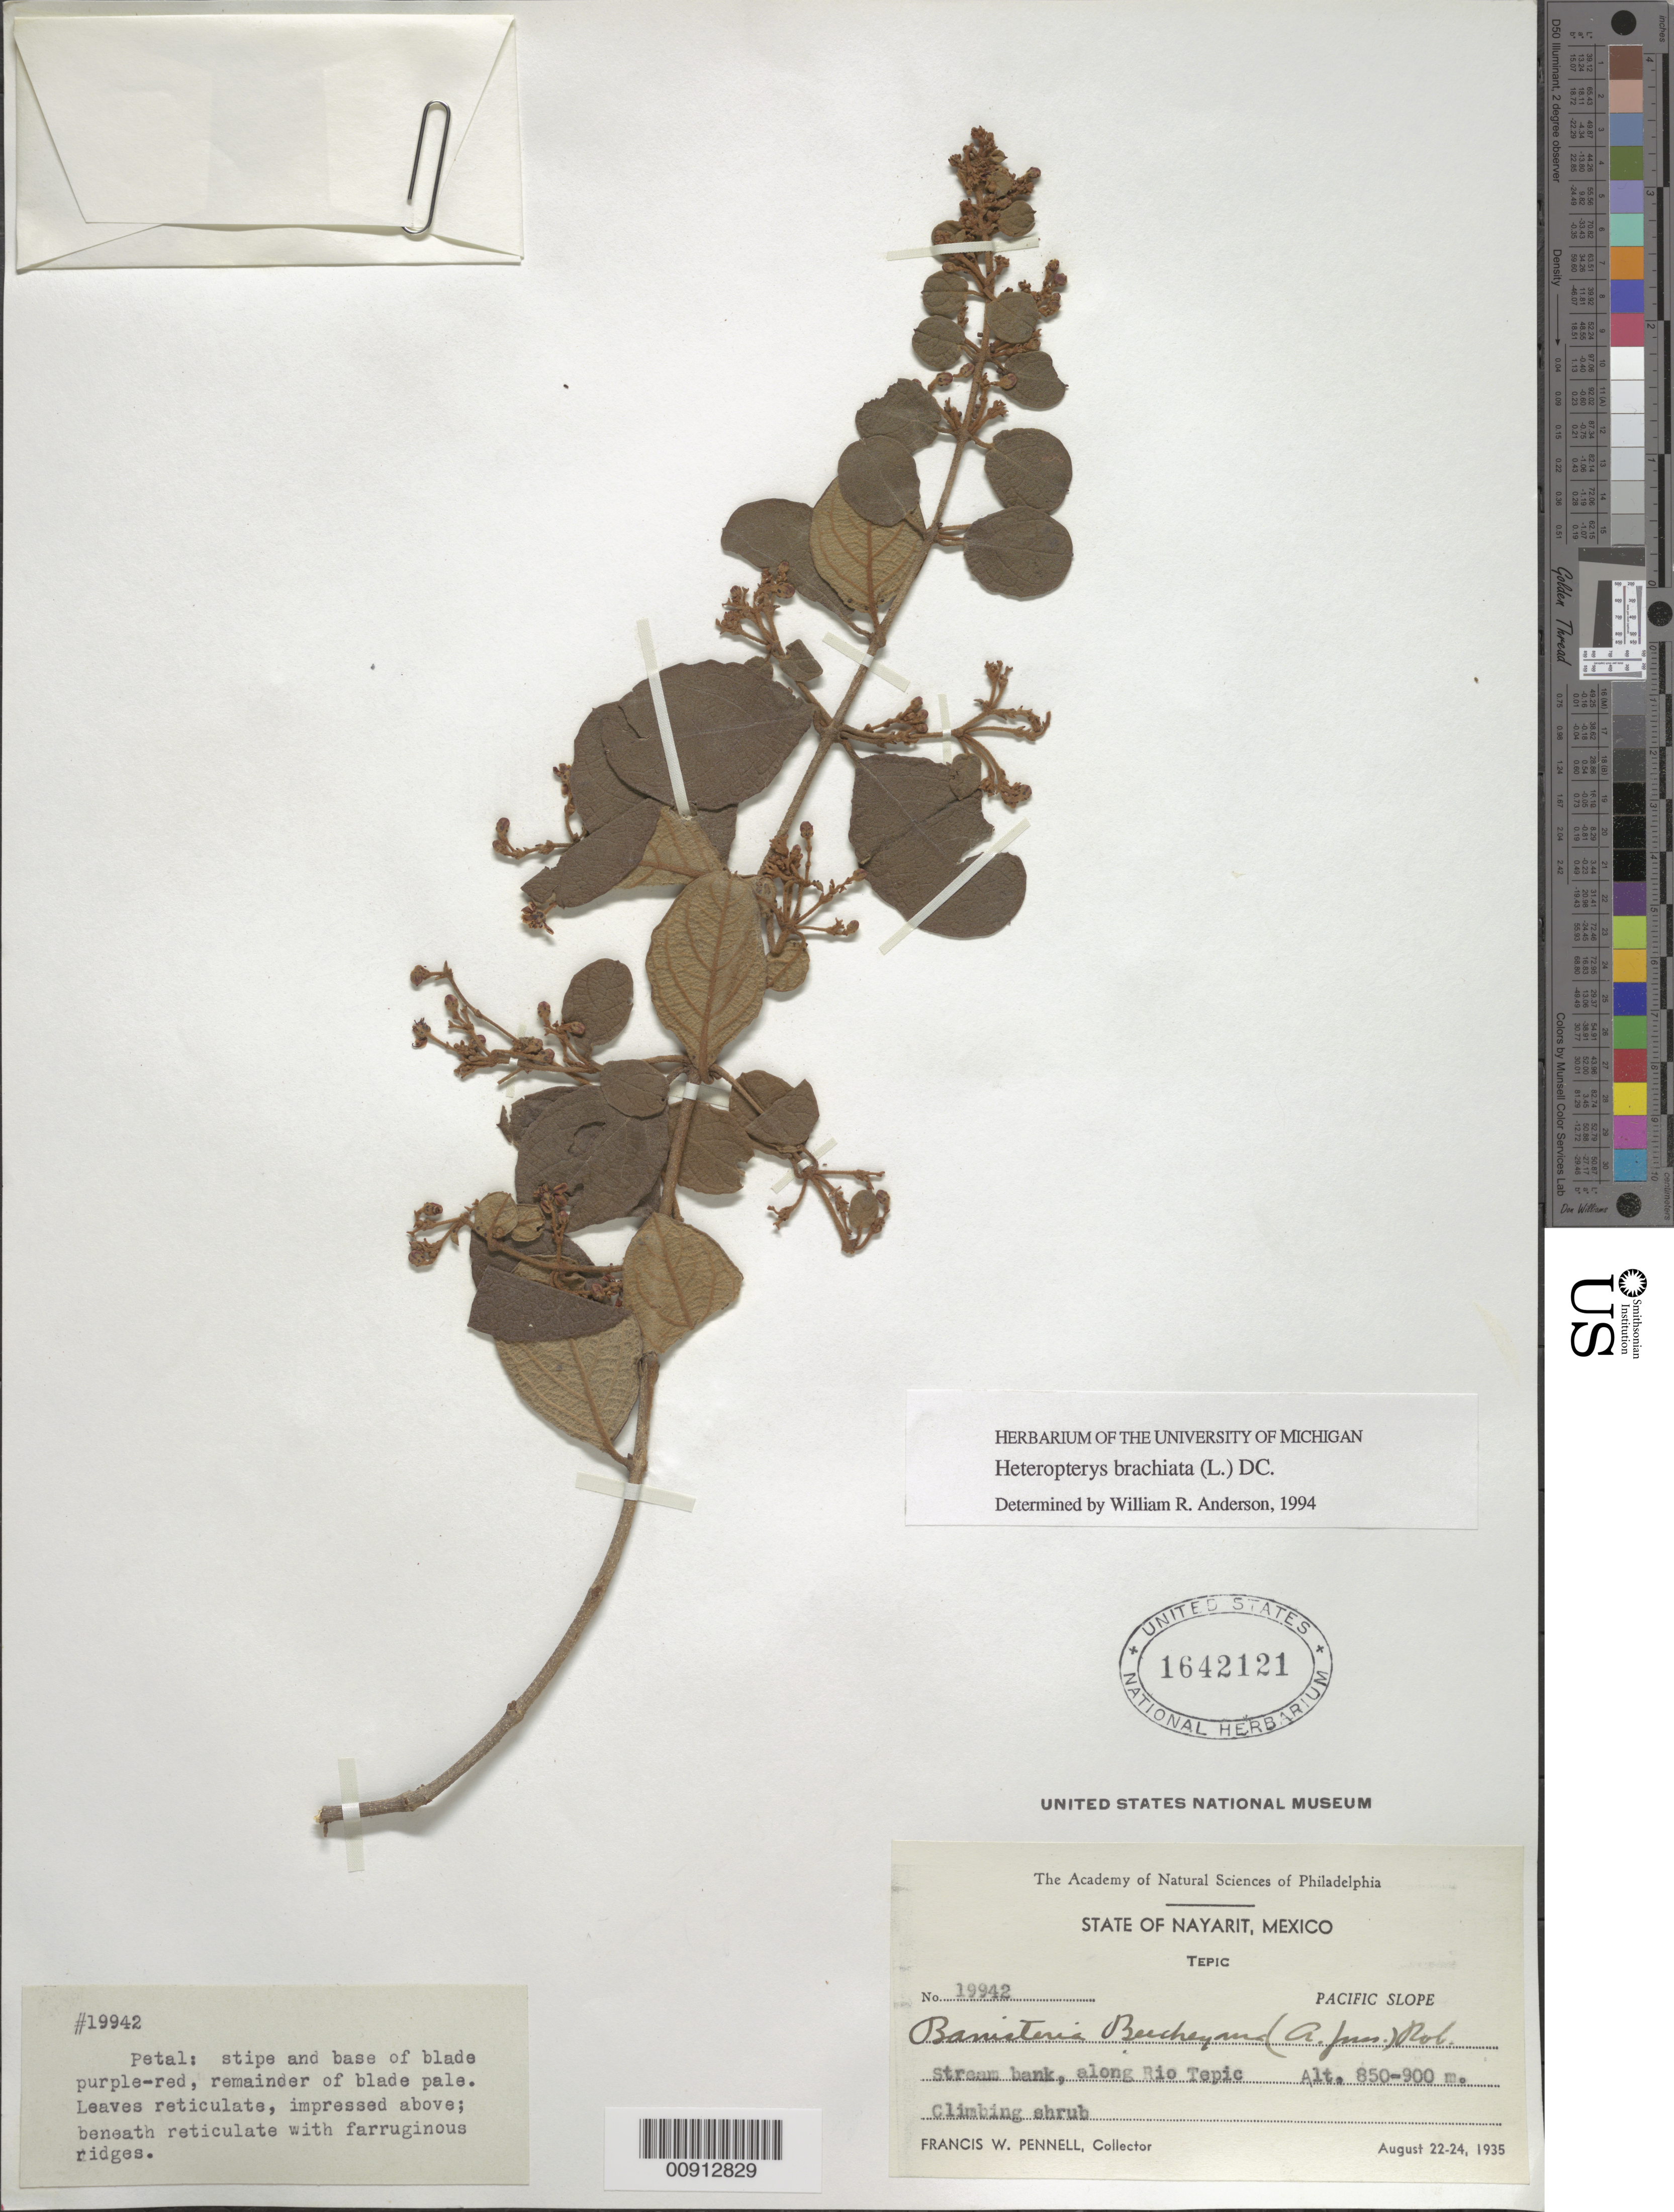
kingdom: Plantae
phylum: Tracheophyta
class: Magnoliopsida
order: Malpighiales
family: Malpighiaceae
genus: Heteropterys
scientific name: Heteropterys brachiata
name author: (L.) DC.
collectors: F. W. Pennell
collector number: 19942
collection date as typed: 22 Aug 1935 to 24 Aug 1935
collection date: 1935-08-22/1935-08-24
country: Mexico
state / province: Nayarit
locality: Along Río Tepic, Tepic, State of Nayarit. Pacific slope.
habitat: Stream bank, along río.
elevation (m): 900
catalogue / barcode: US 1642121